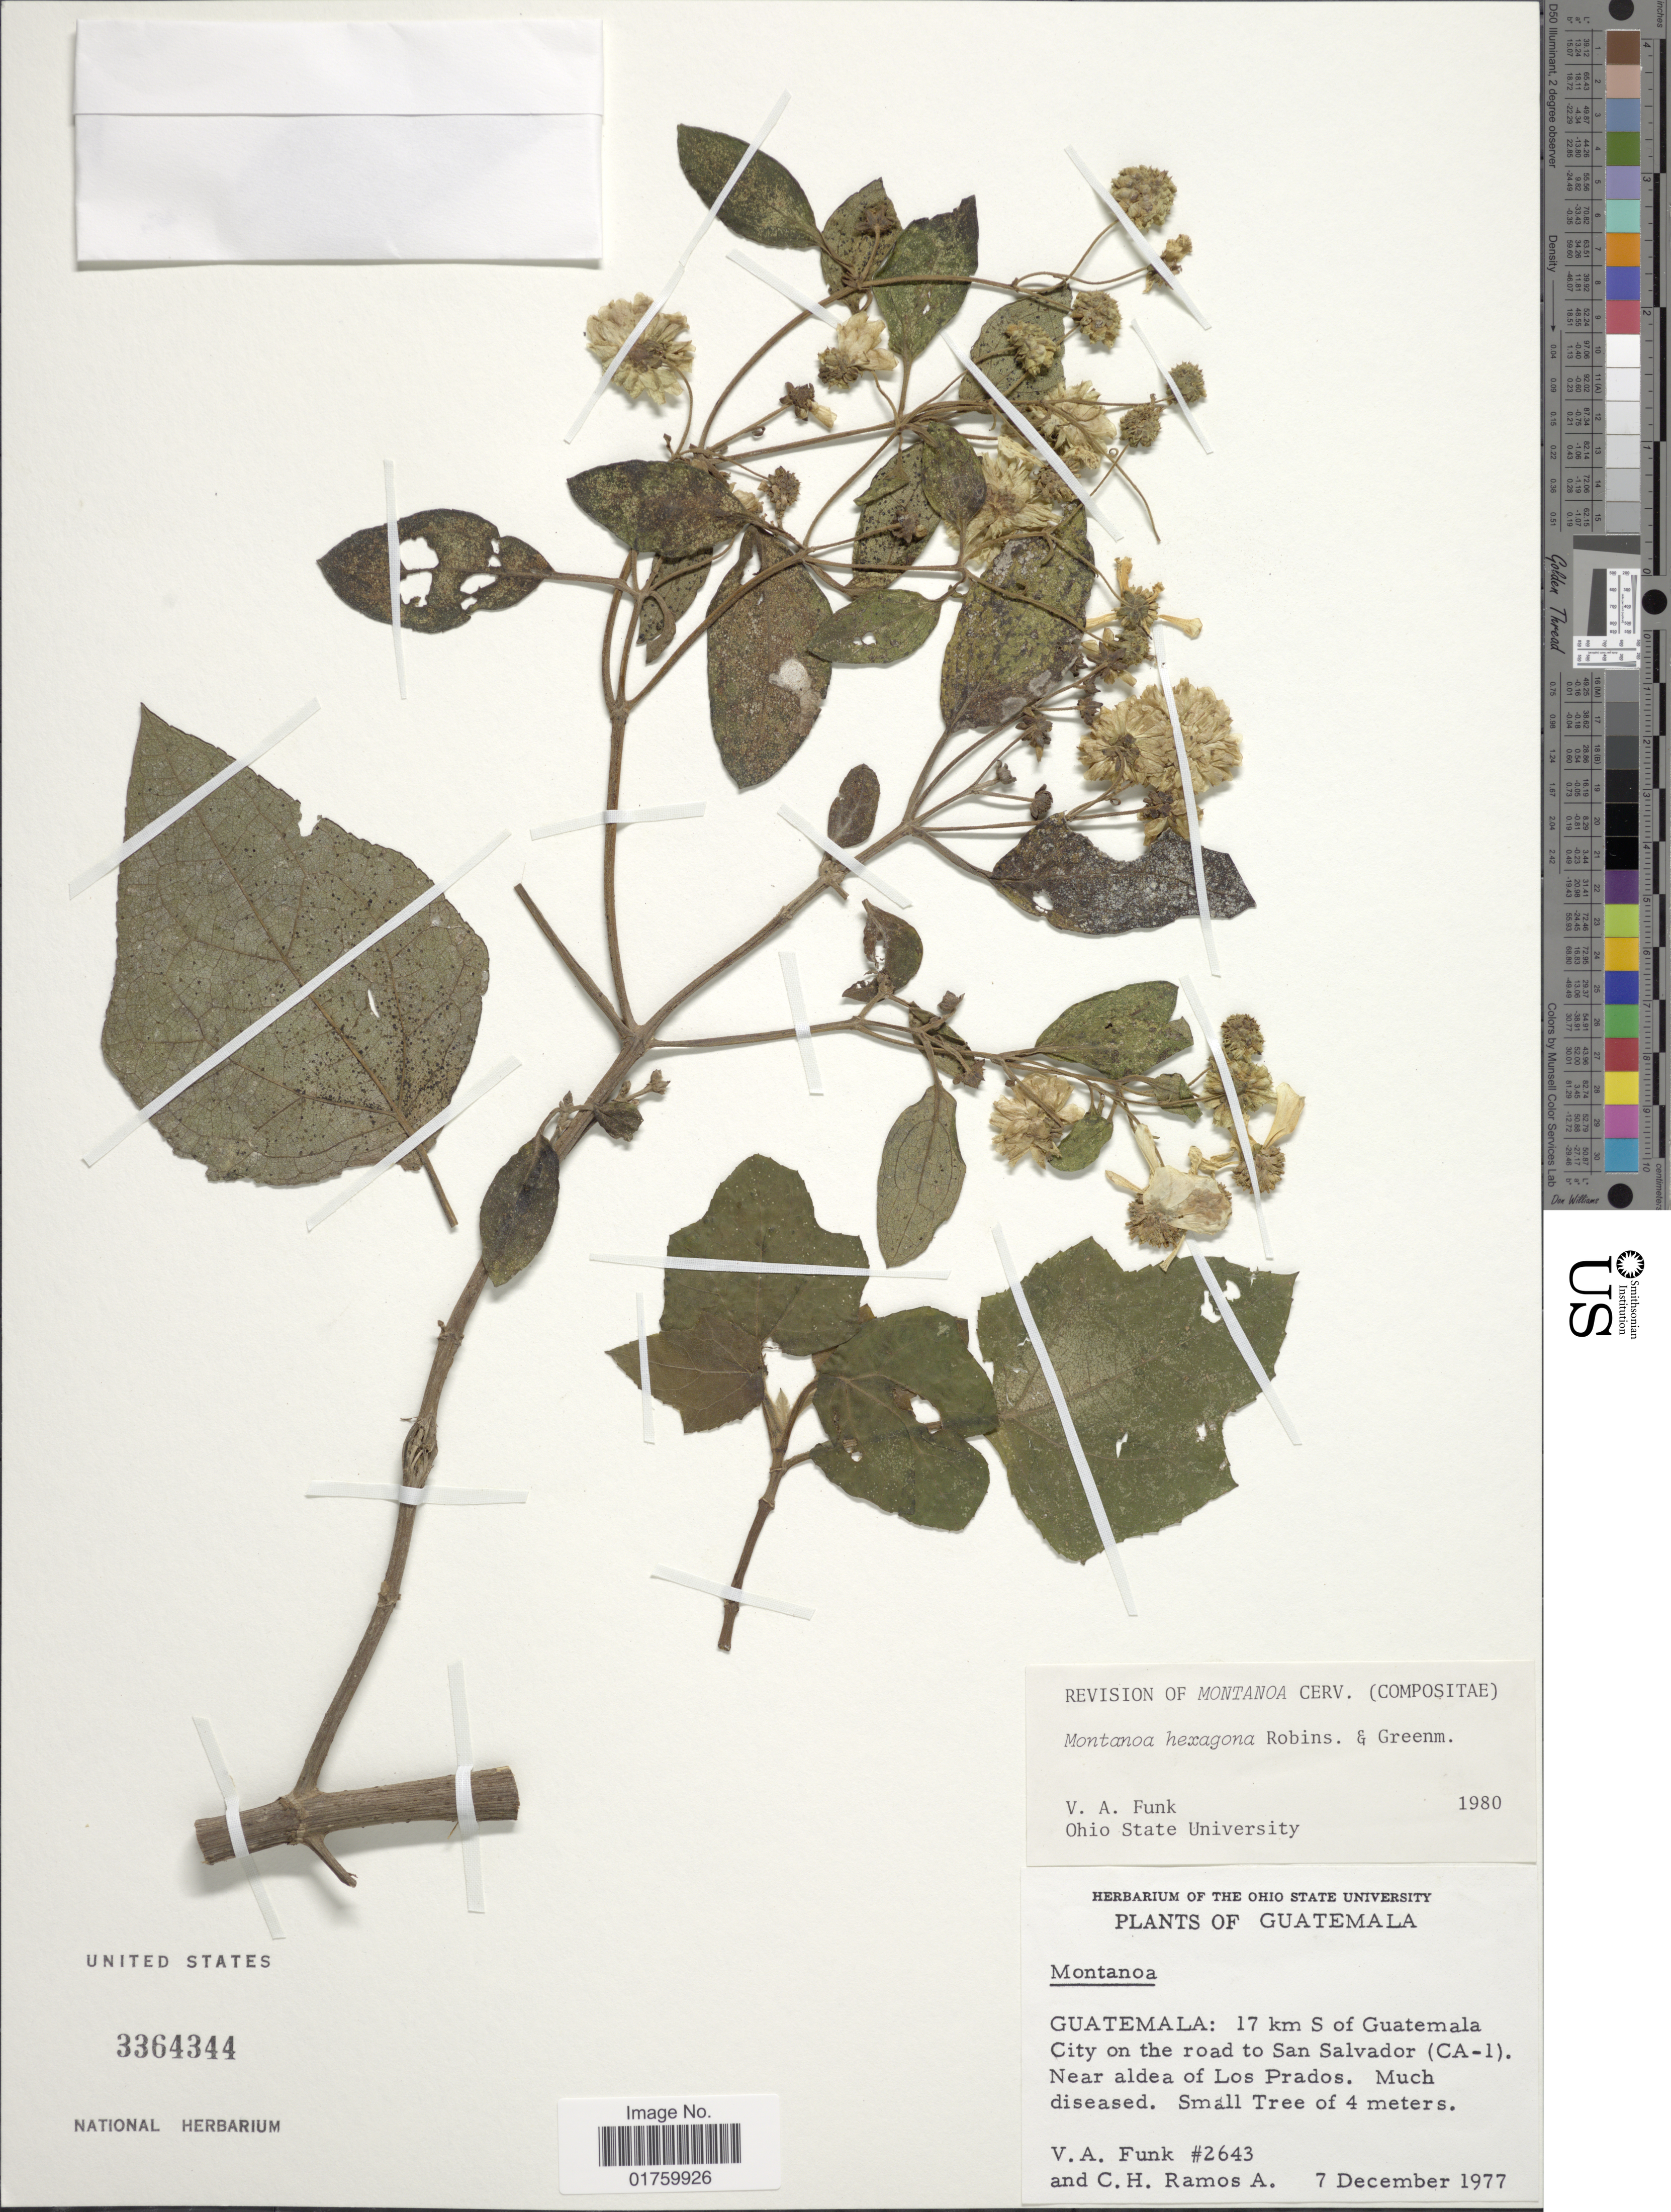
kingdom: Plantae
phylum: Tracheophyta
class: Magnoliopsida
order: Asterales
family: Asteraceae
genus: Montanoa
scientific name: Montanoa hexagona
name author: B.L. Rob. & Greenm.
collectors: V. Funk & C. H. Ramos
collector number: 2643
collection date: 1977-12-07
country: Guatemala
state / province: Guatemala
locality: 17 km S of Guatemala City on the road to San Salvador (Ca-1), near aldea of Los Prados.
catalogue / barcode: US 3364344